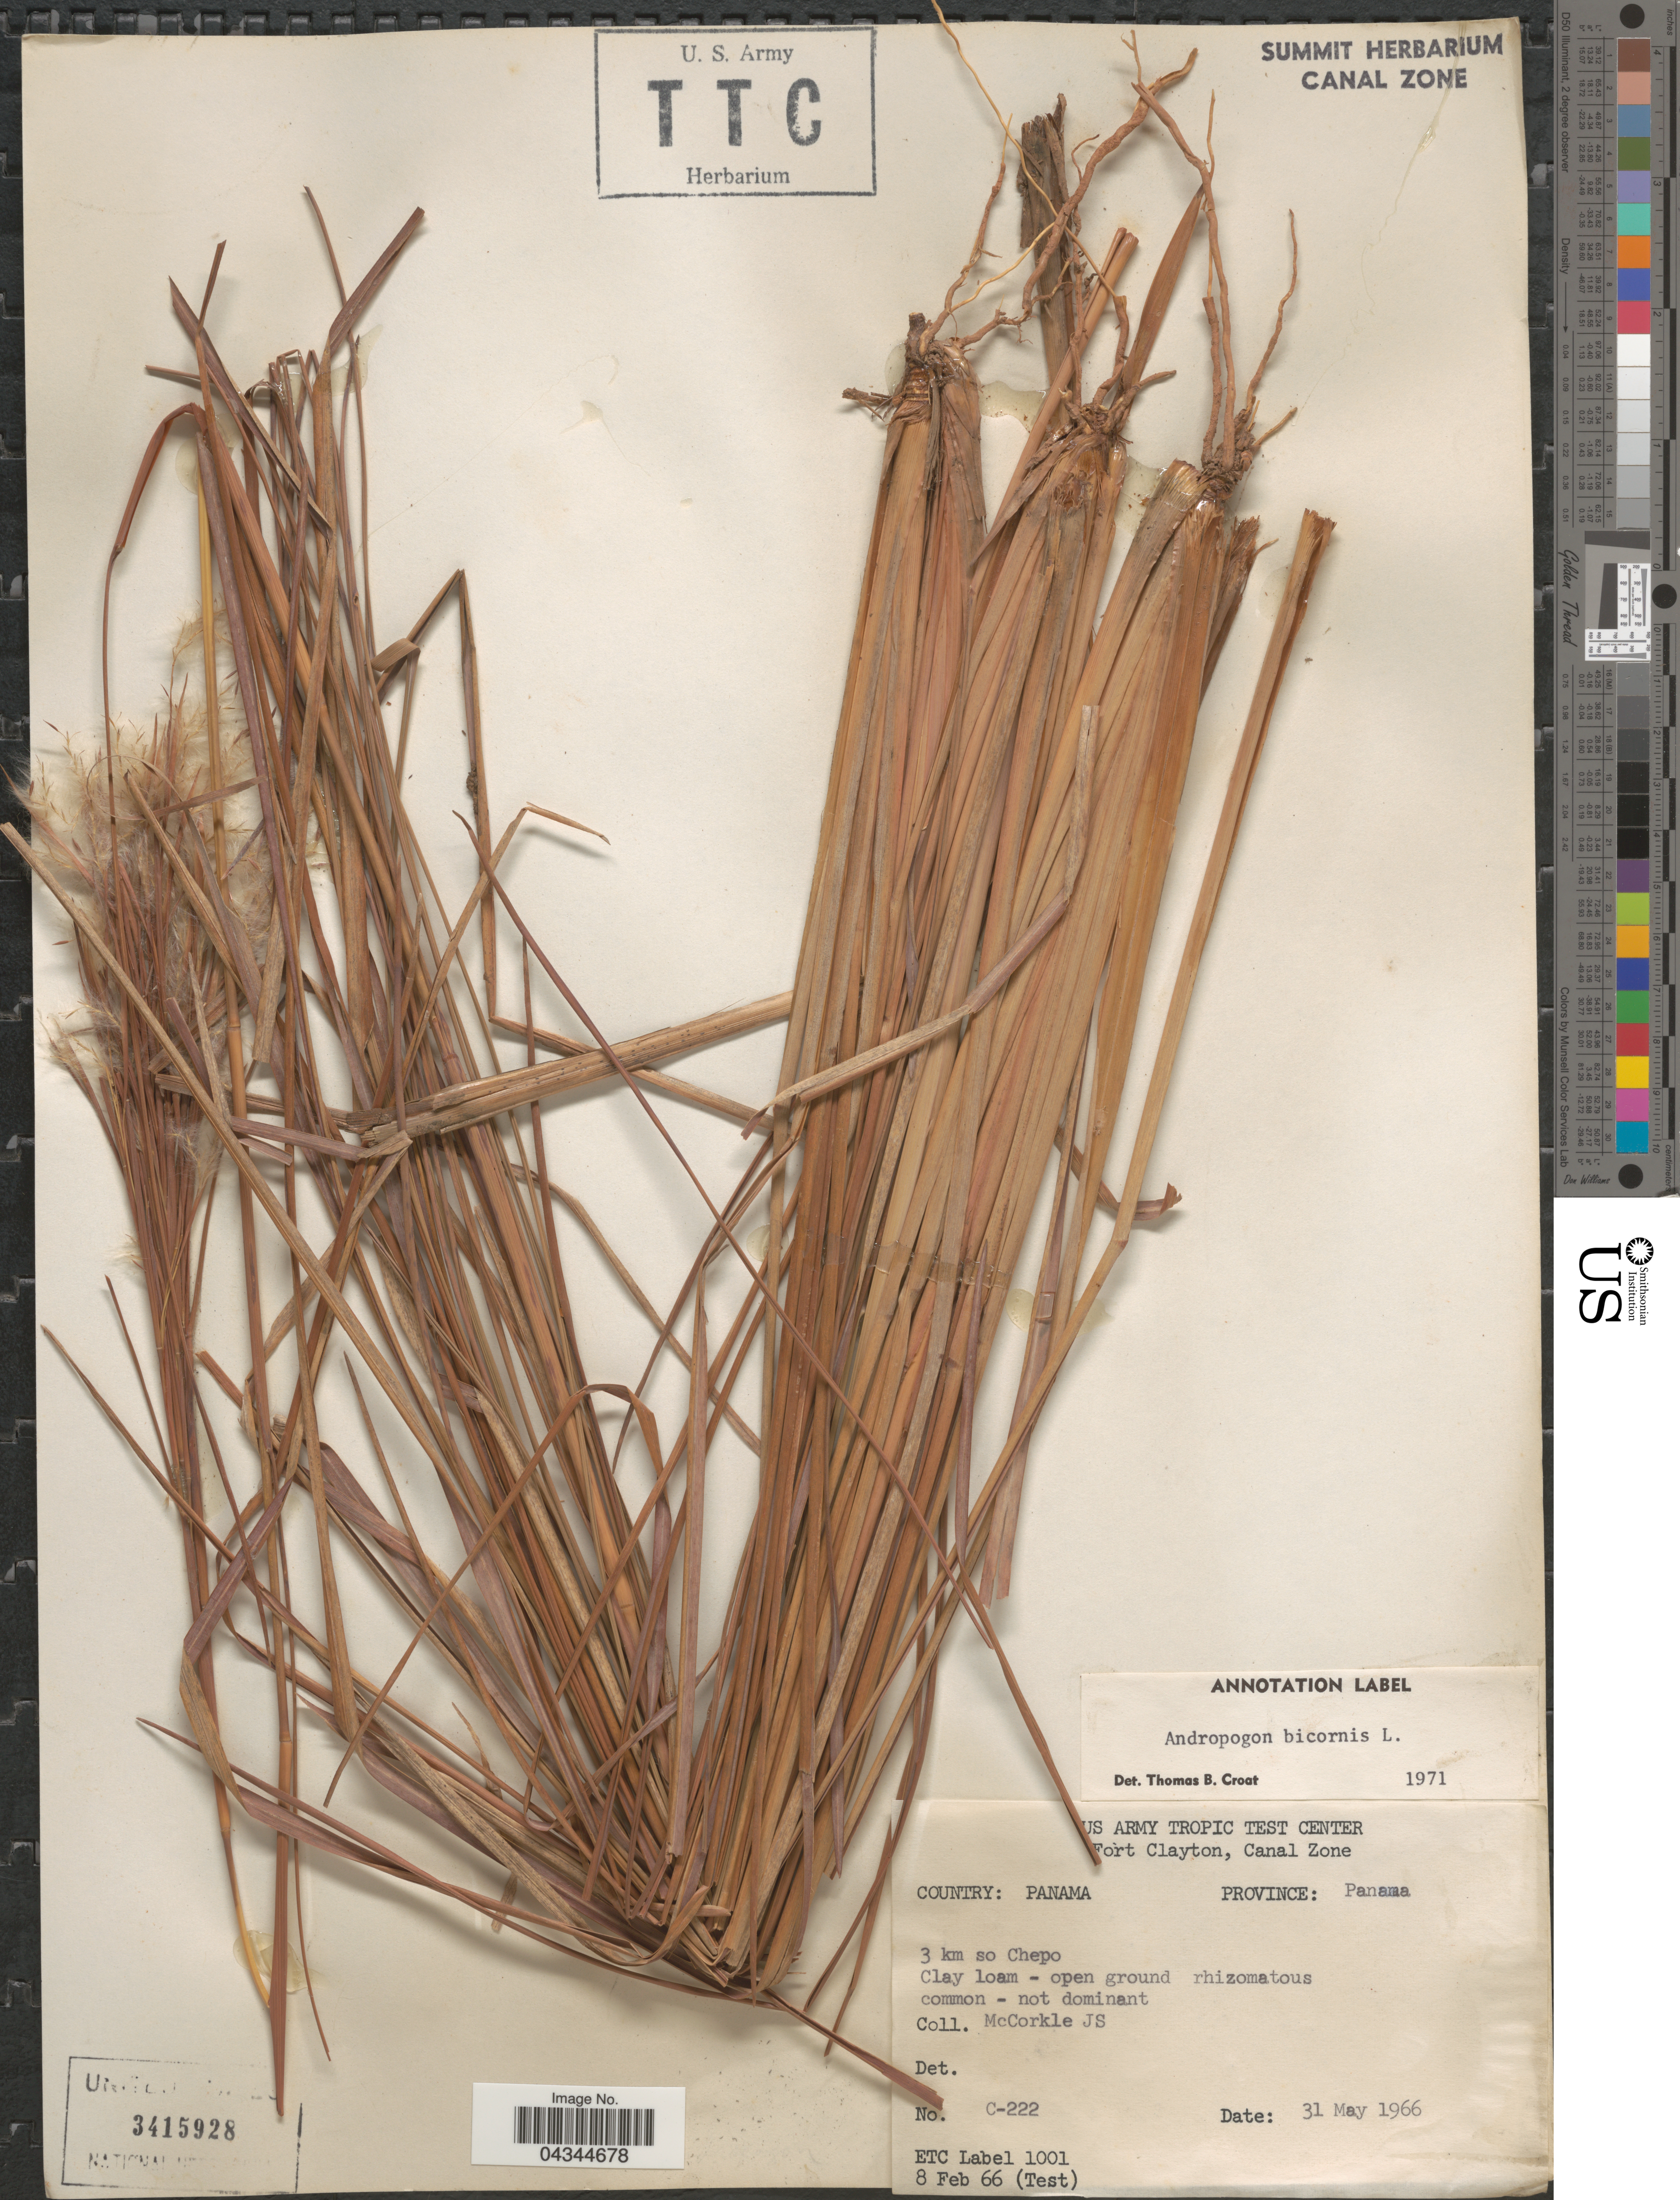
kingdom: Plantae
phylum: Tracheophyta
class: Liliopsida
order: Poales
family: Poaceae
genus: Andropogon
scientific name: Andropogon bicornis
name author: L.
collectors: J. McCorkle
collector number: C-222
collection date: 1966-05-31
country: Panama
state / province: Panamá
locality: US Army Tropic Test Center. Fort Clayton, Canal Zone. 3 km so Chepo.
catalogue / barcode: US 3415928